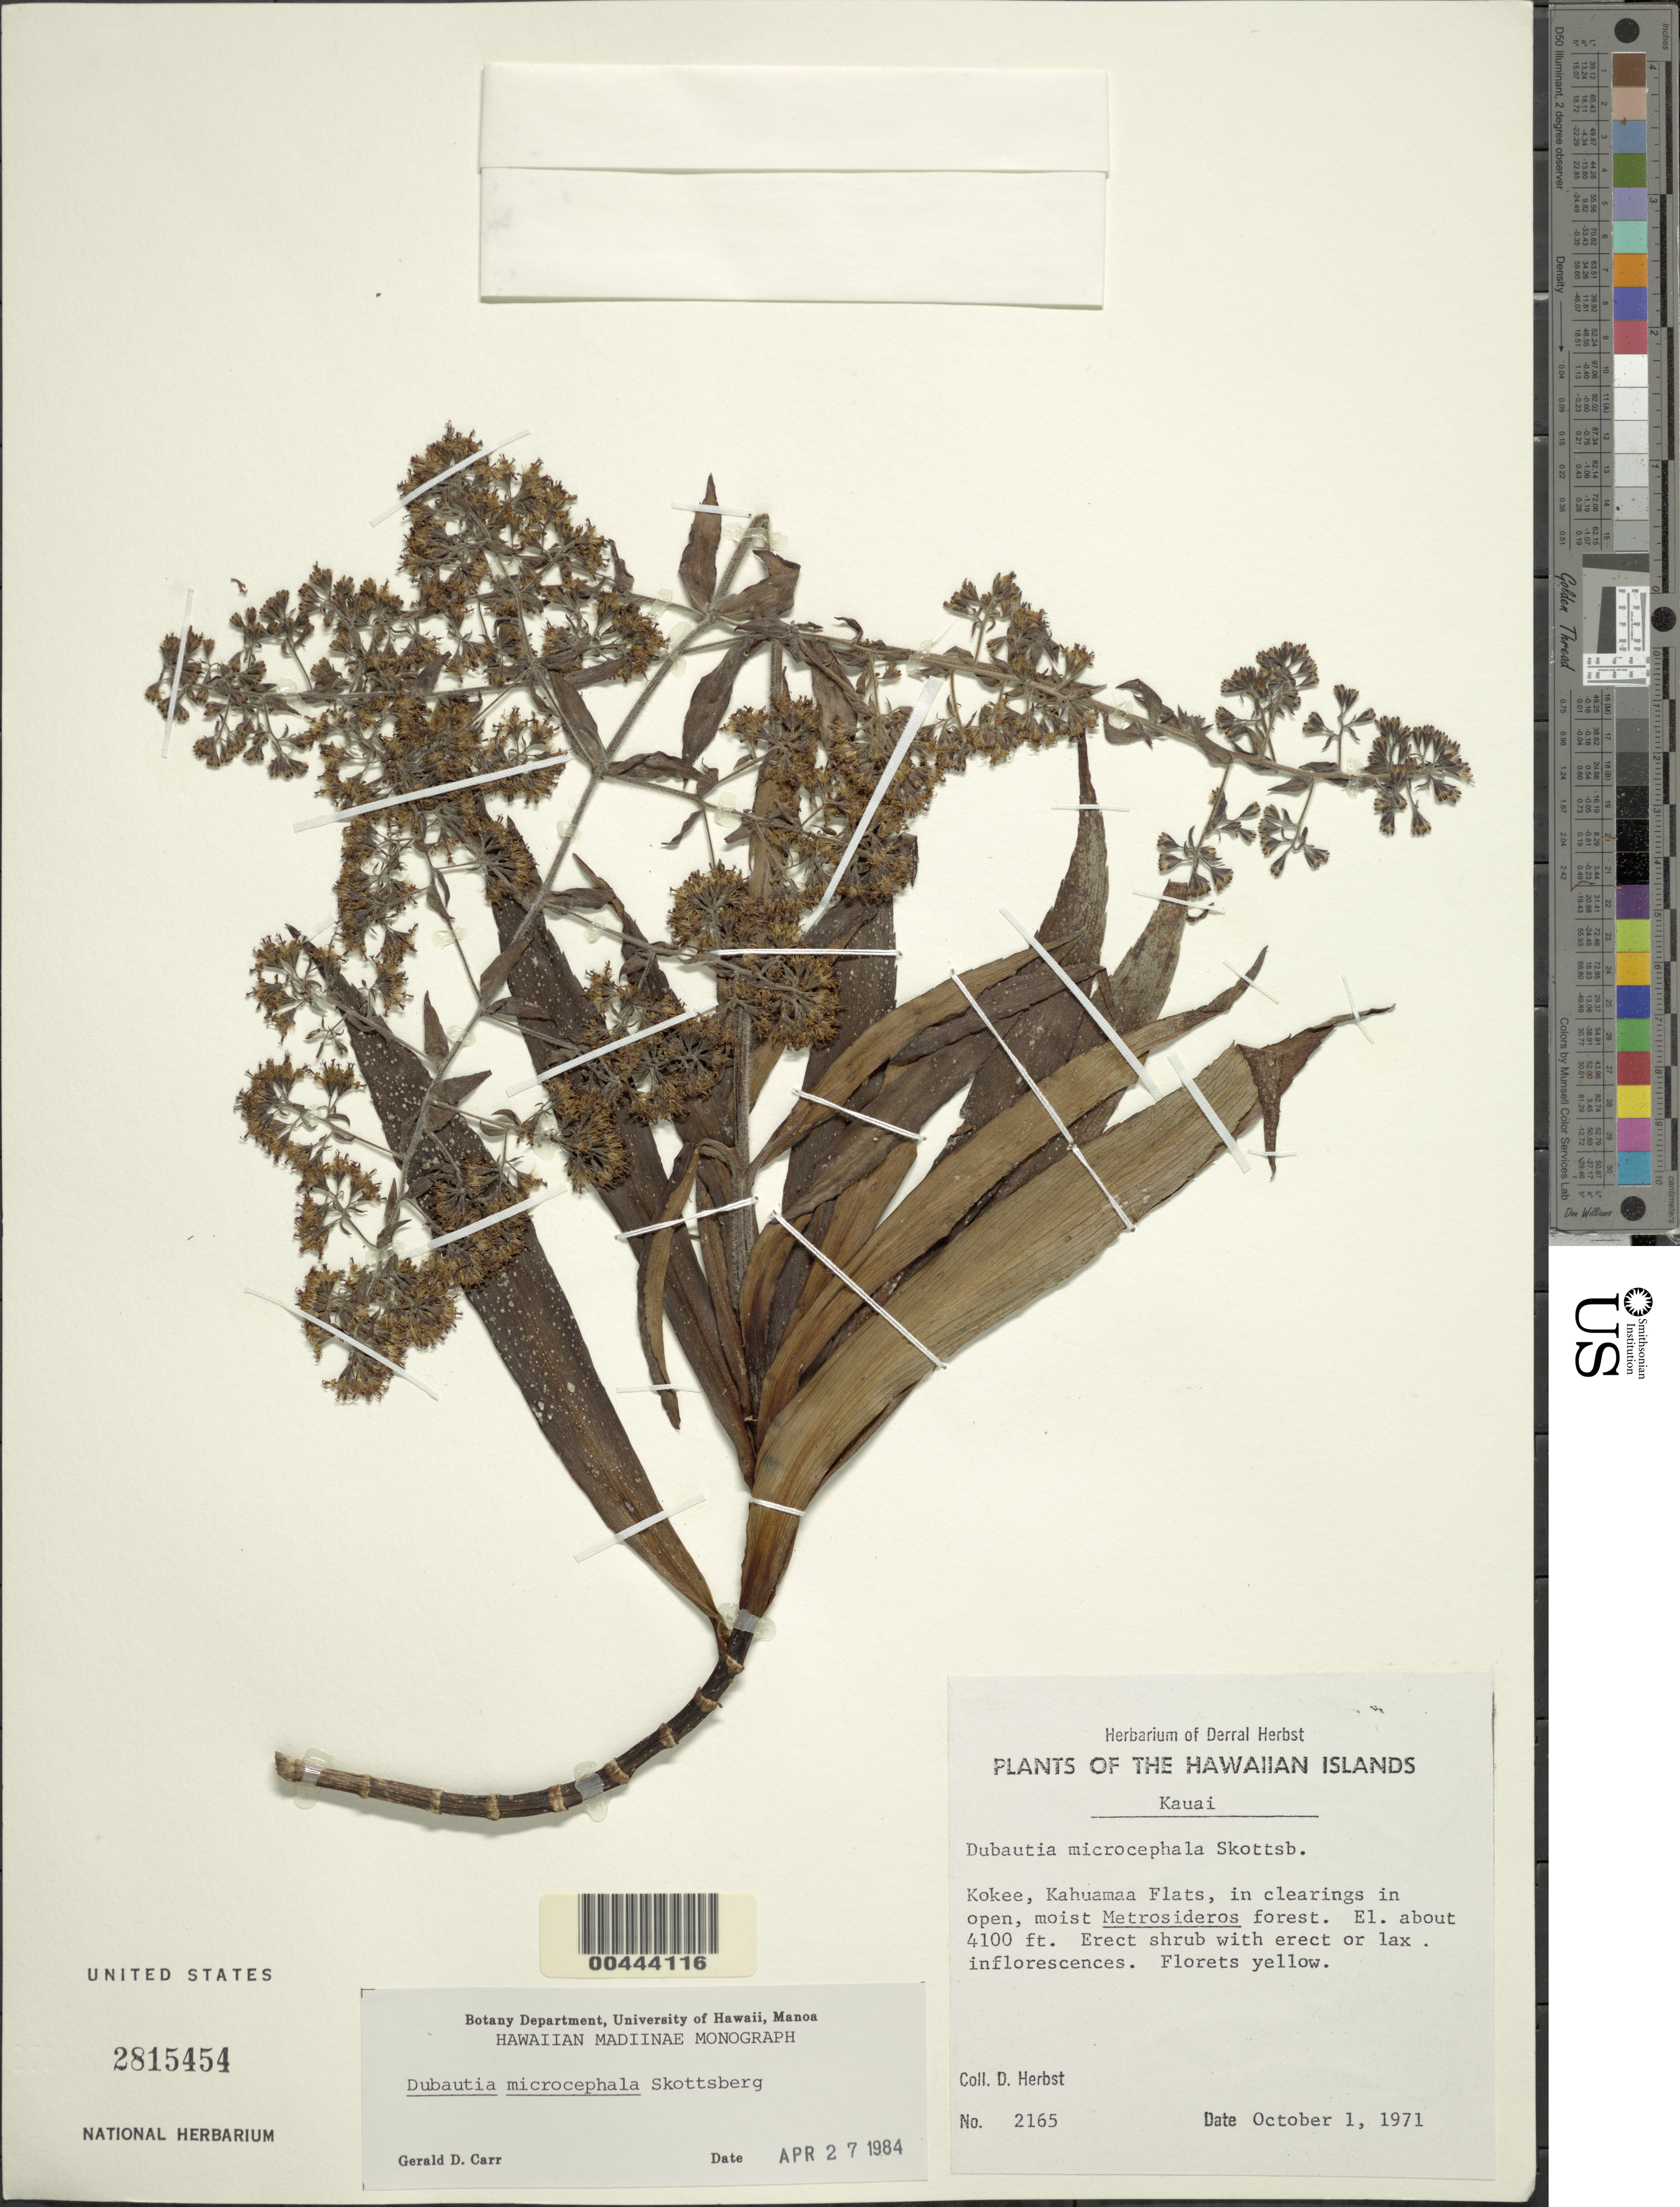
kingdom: Plantae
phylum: Tracheophyta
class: Magnoliopsida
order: Asterales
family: Asteraceae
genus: Dubautia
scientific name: Dubautia microcephala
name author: Skottsb.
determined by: Carr, G. D.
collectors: D. R. Herbst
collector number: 2165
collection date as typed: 1 Oct 1971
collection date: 1971-10-01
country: United States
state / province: Hawaii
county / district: Kauai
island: Kaua'i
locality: Kokee, Kahuamaa Flats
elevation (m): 1250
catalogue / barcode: US 2815454